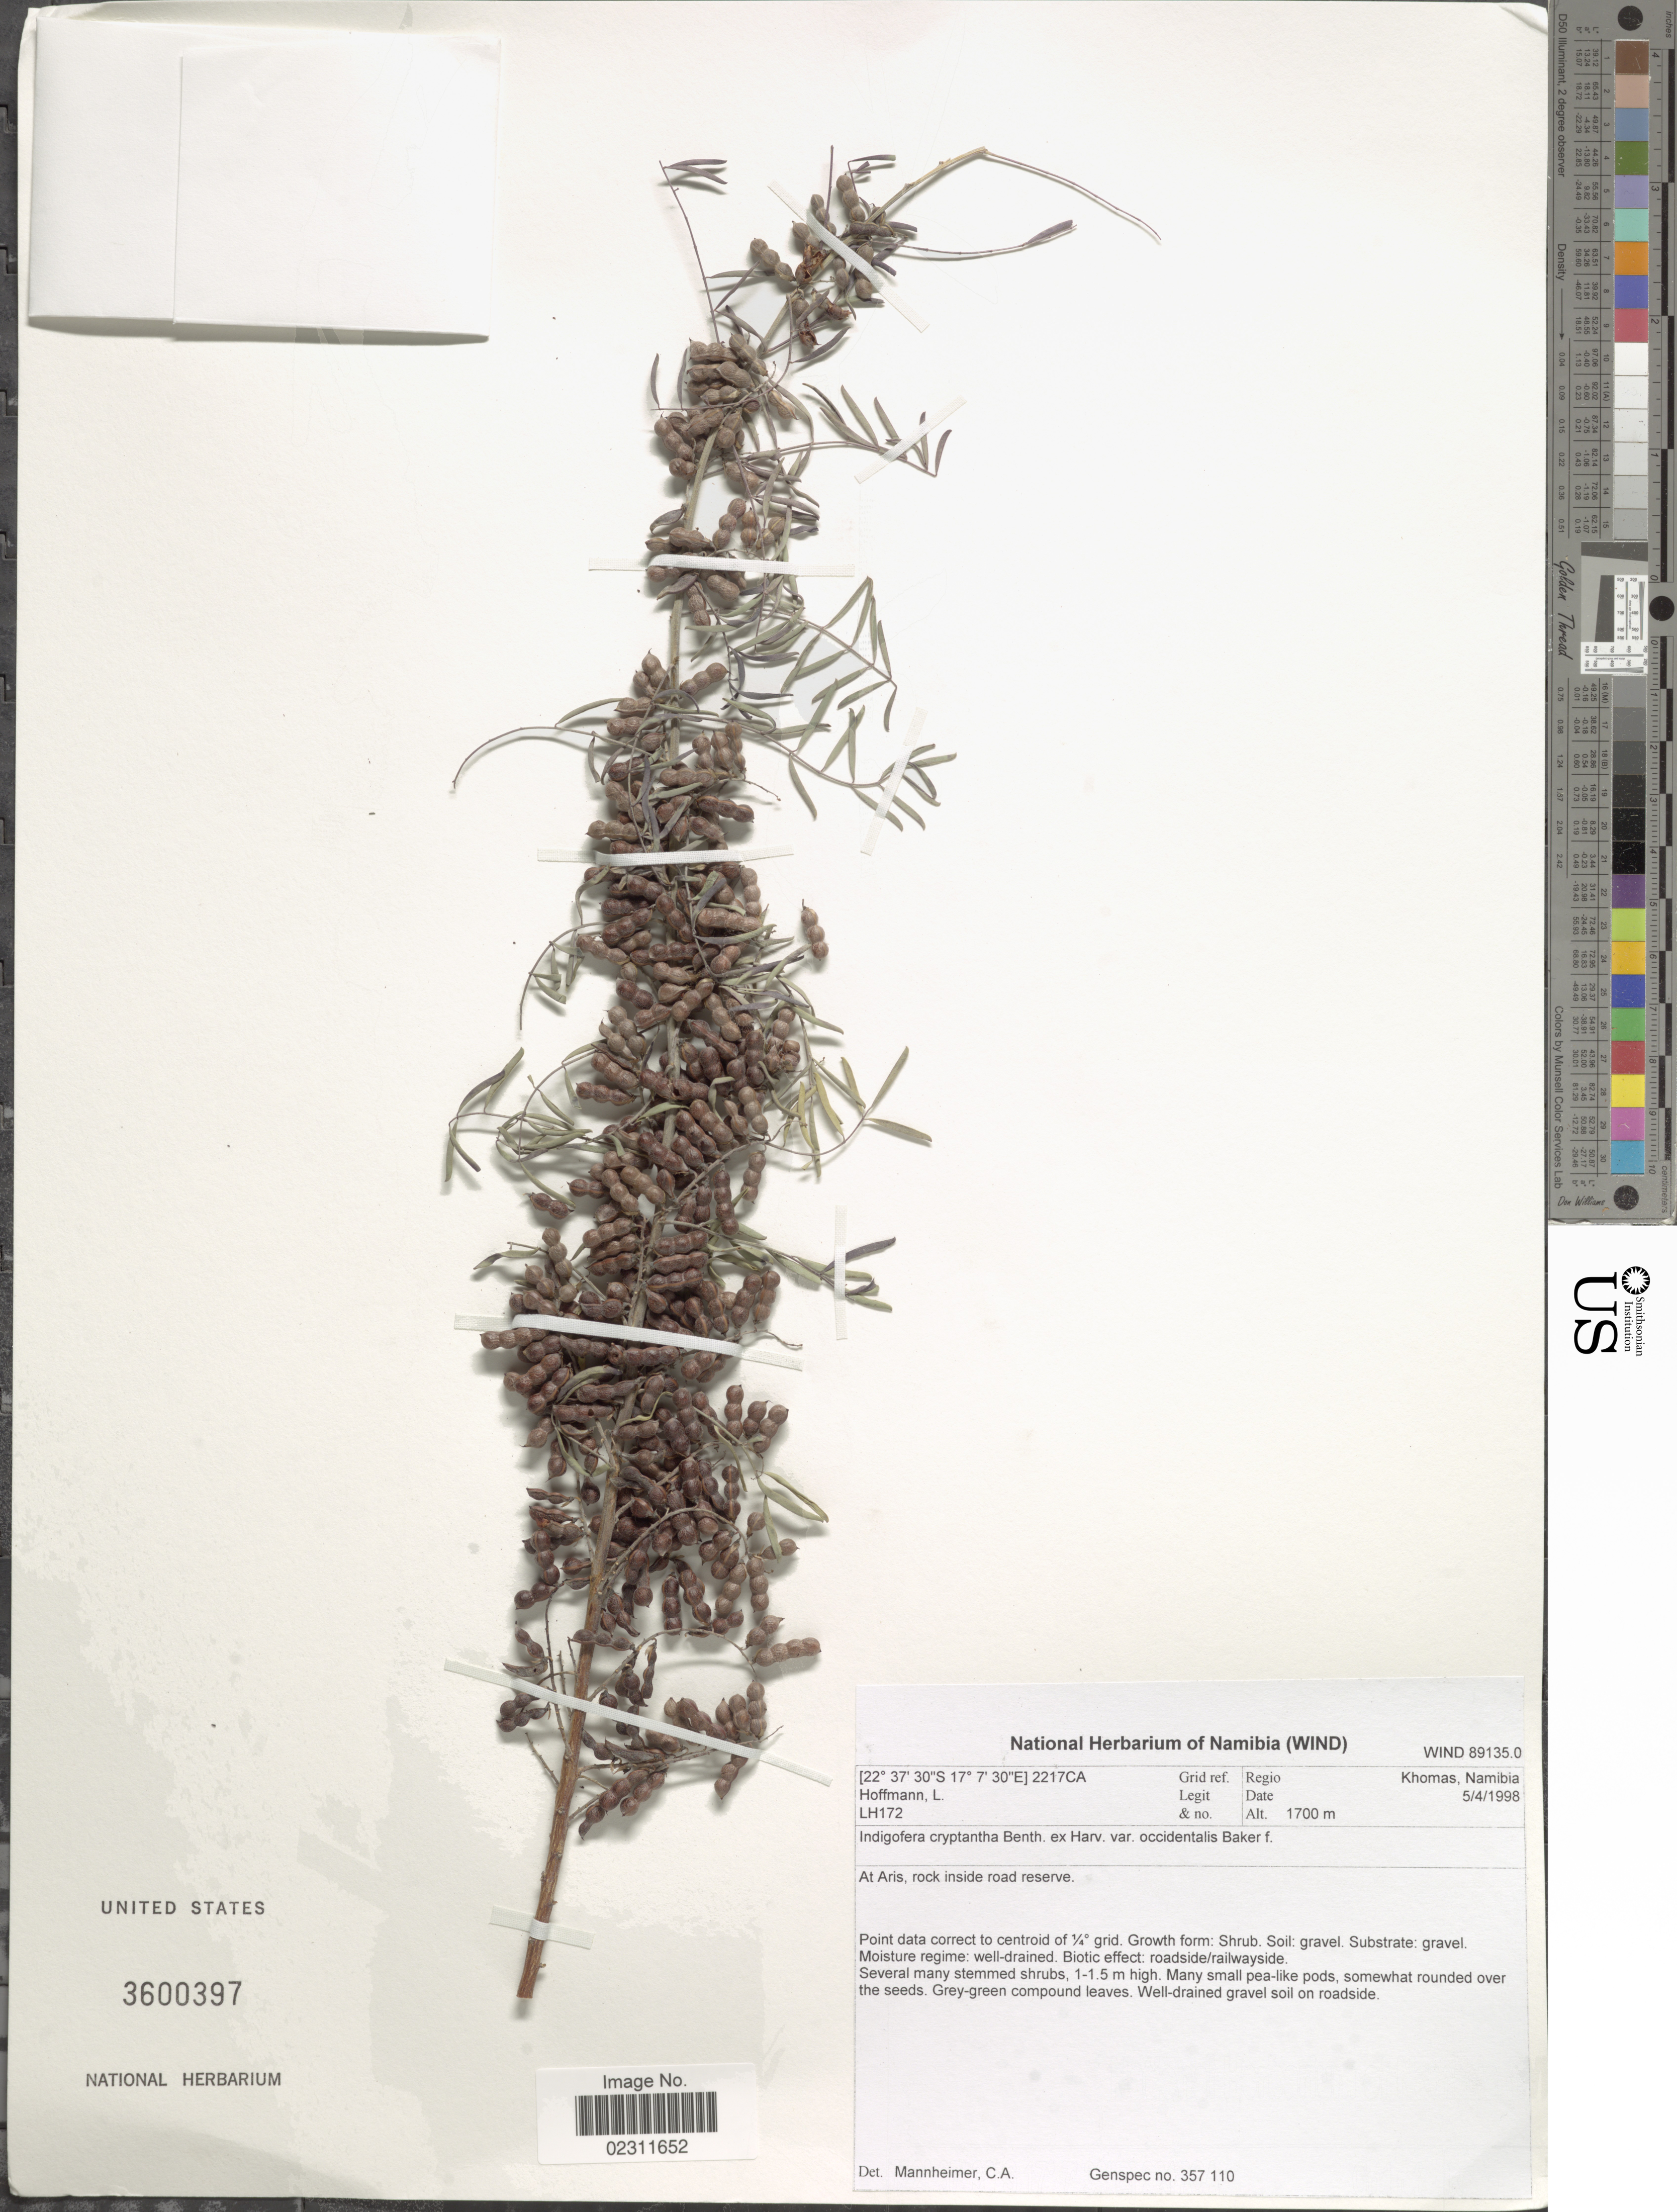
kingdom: Plantae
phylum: Tracheophyta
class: Magnoliopsida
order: Fabales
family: Fabaceae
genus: Indigofera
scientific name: Indigofera cryptantha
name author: Harv.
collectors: L. Hoffmann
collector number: LH172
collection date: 1998-04-05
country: Namibia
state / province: Khomas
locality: Aris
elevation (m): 1700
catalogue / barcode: US 360397